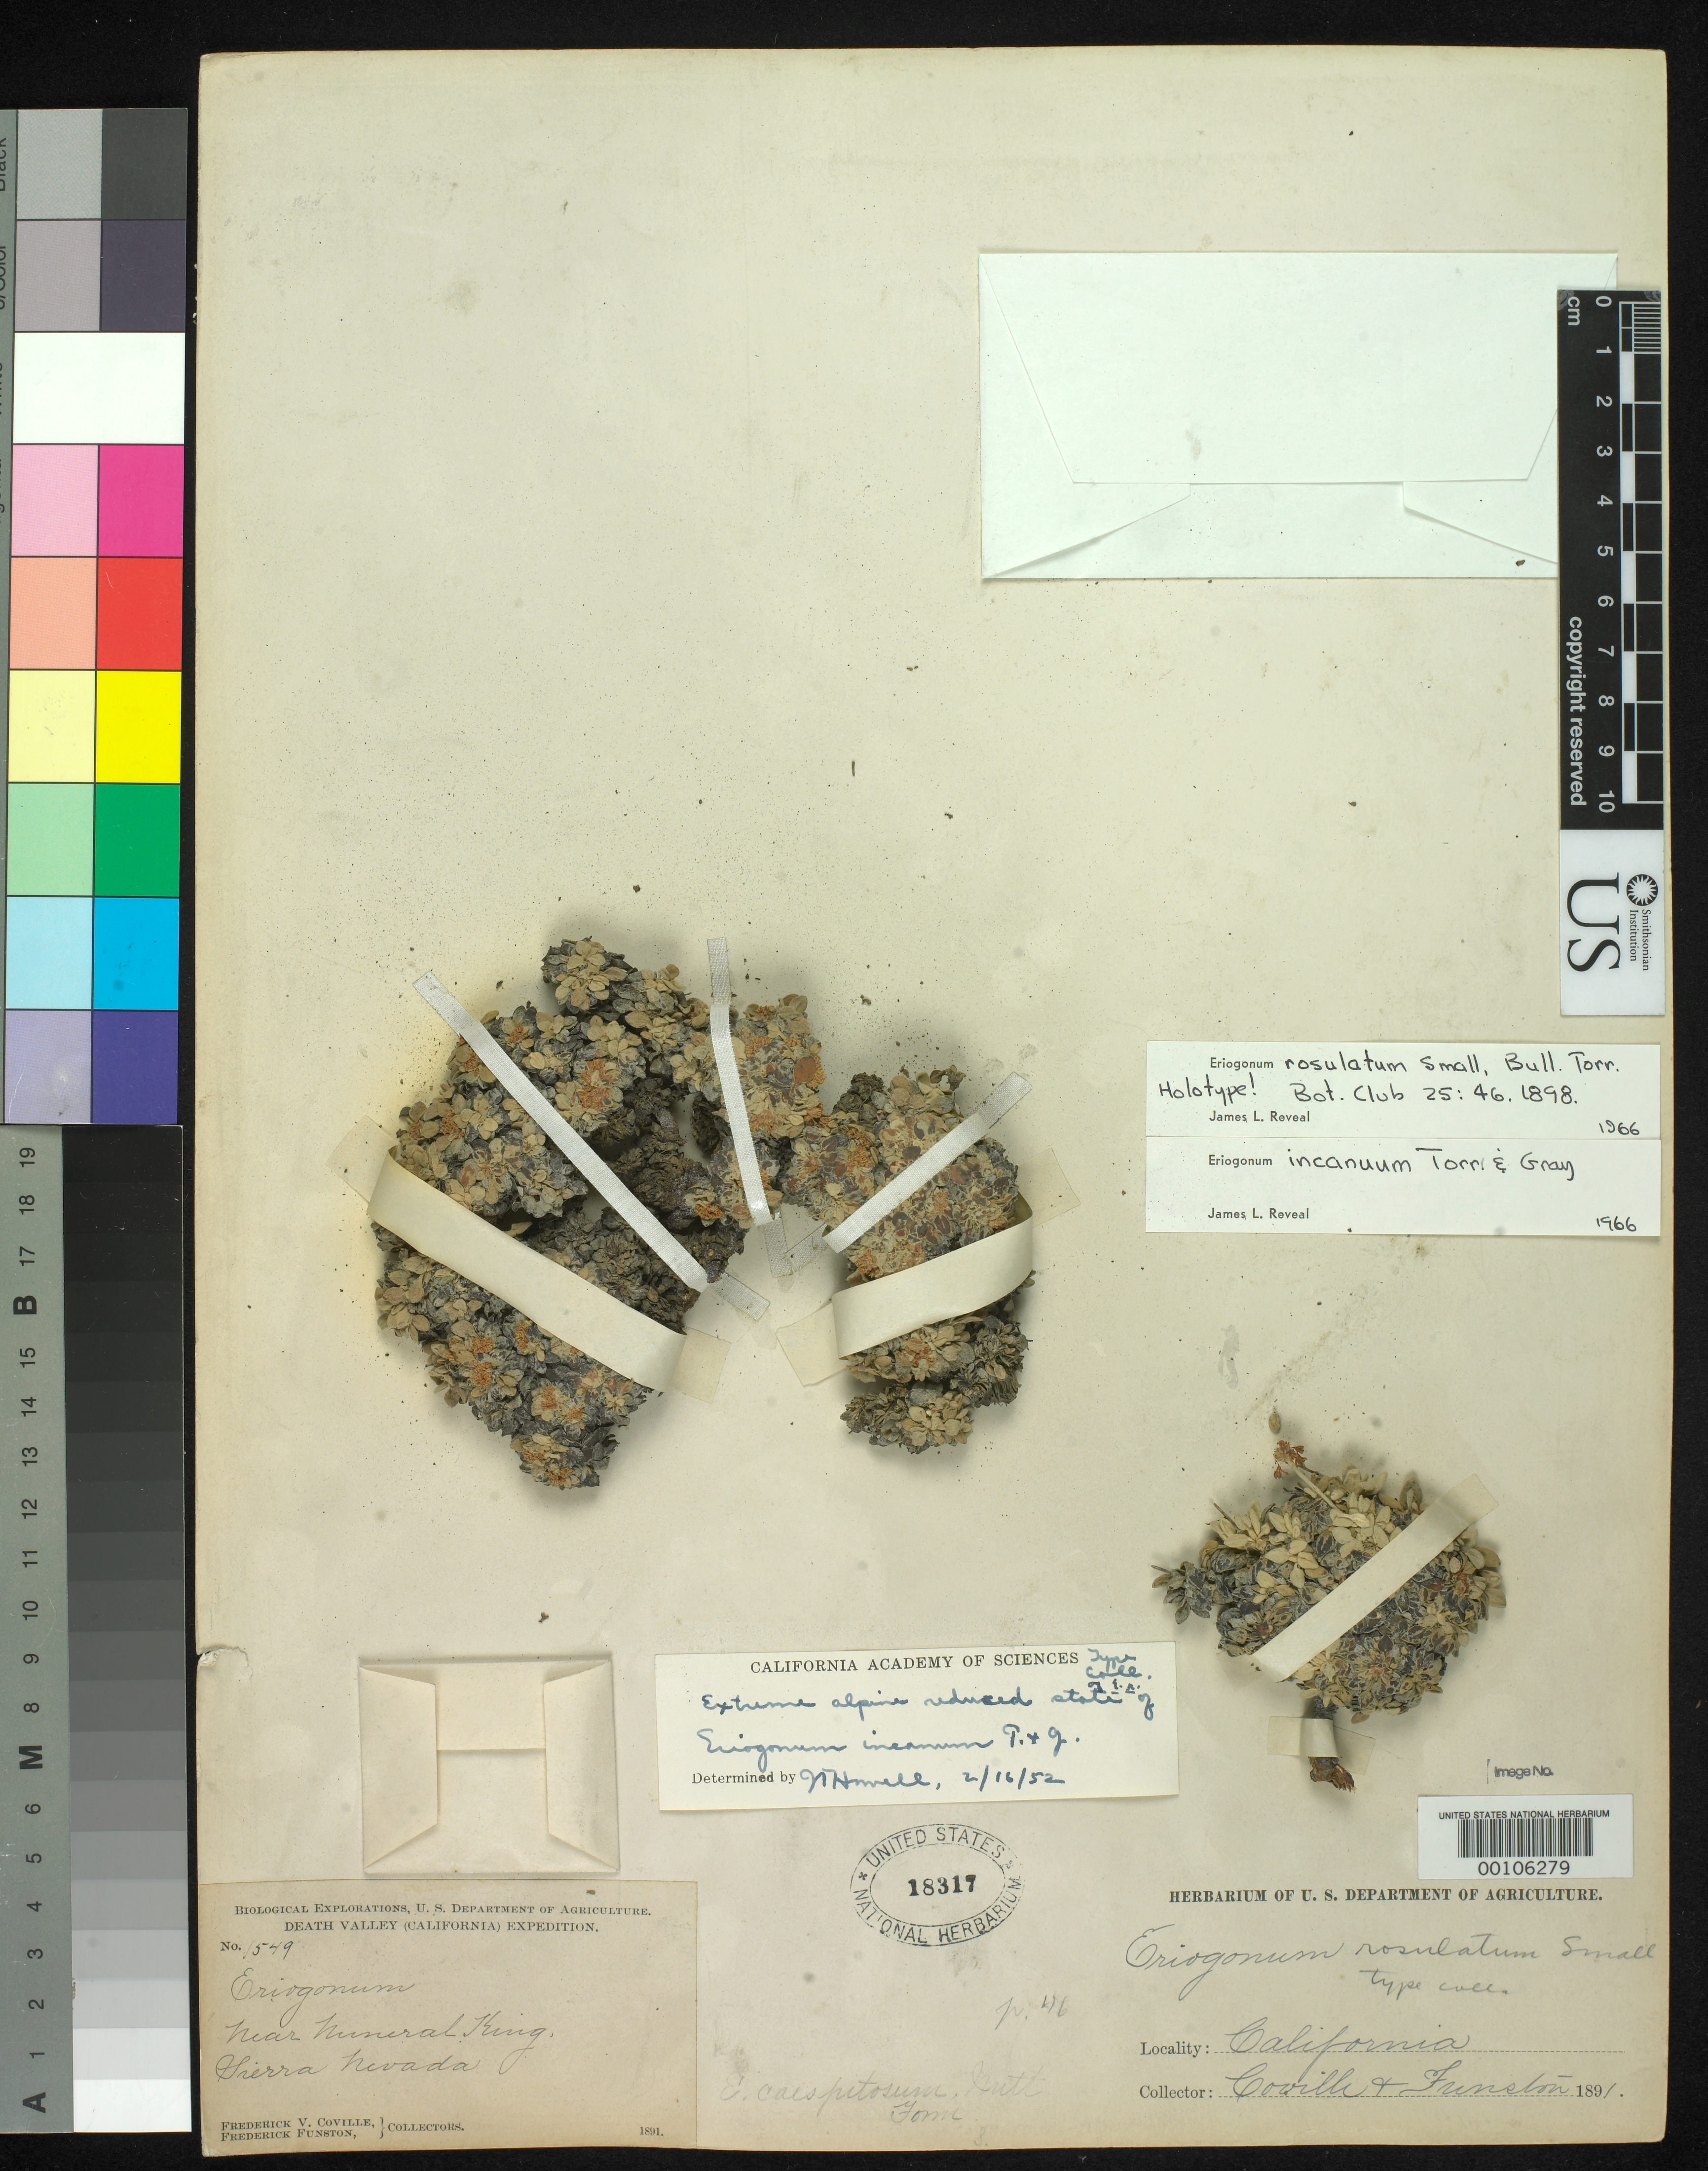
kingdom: Plantae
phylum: Tracheophyta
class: Magnoliopsida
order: Caryophyllales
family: Polygonaceae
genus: Eriogonum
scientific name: Eriogonum rosulatum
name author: Small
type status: Isotype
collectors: F. V. Coville & F. Funston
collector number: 1549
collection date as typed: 07 Aug 1891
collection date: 1891-08-07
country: United States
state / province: California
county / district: Tulare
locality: Near Mineral King.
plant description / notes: Specimen annotated as holotype by J.L. Reveal (1966).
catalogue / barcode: US 18317